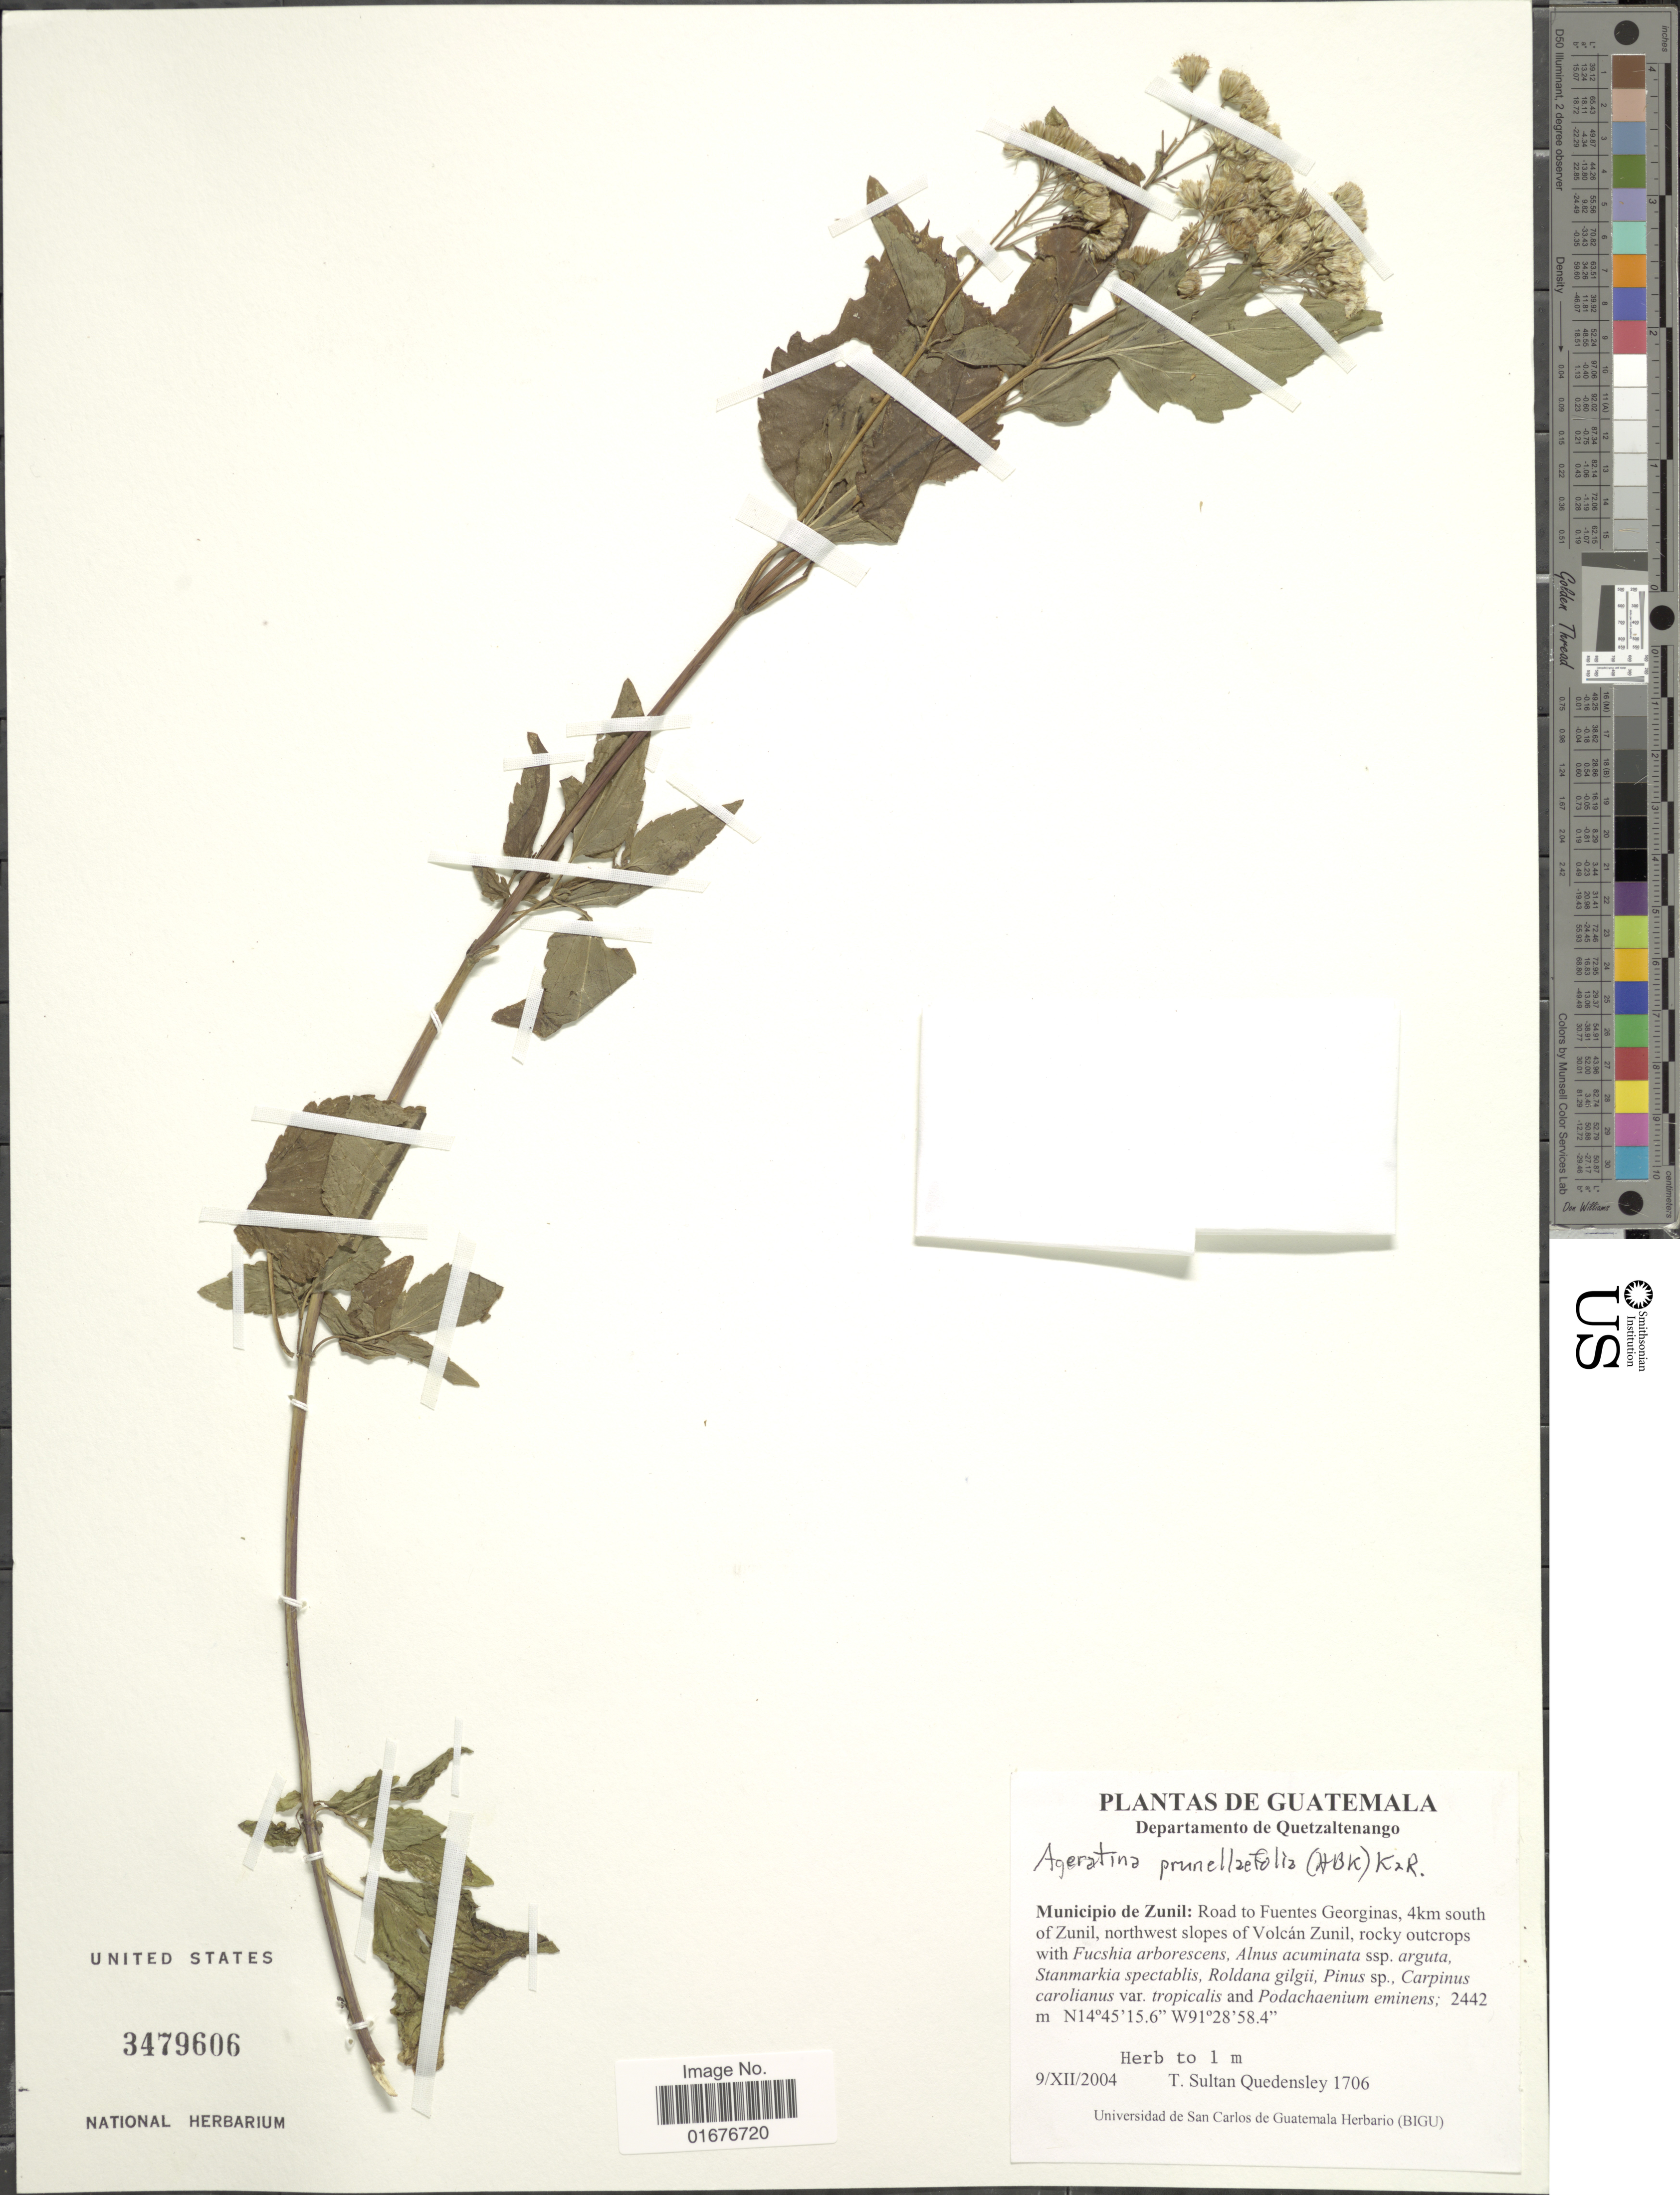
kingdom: Plantae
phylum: Tracheophyta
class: Magnoliopsida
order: Asterales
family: Asteraceae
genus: Ageratina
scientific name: Ageratina prunellaefolia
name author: (Kunth) R.M. King & H. Rob.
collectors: T. S. Quedensley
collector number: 1706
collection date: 2004-12-09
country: Guatemala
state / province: Quetzaltenango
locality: Municipio de Zunil: road to Fuentes Georginas, 4 km south of Zunil, northwest slopes of Volcán Zunil, rocky outcrops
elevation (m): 2442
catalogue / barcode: US 3479606